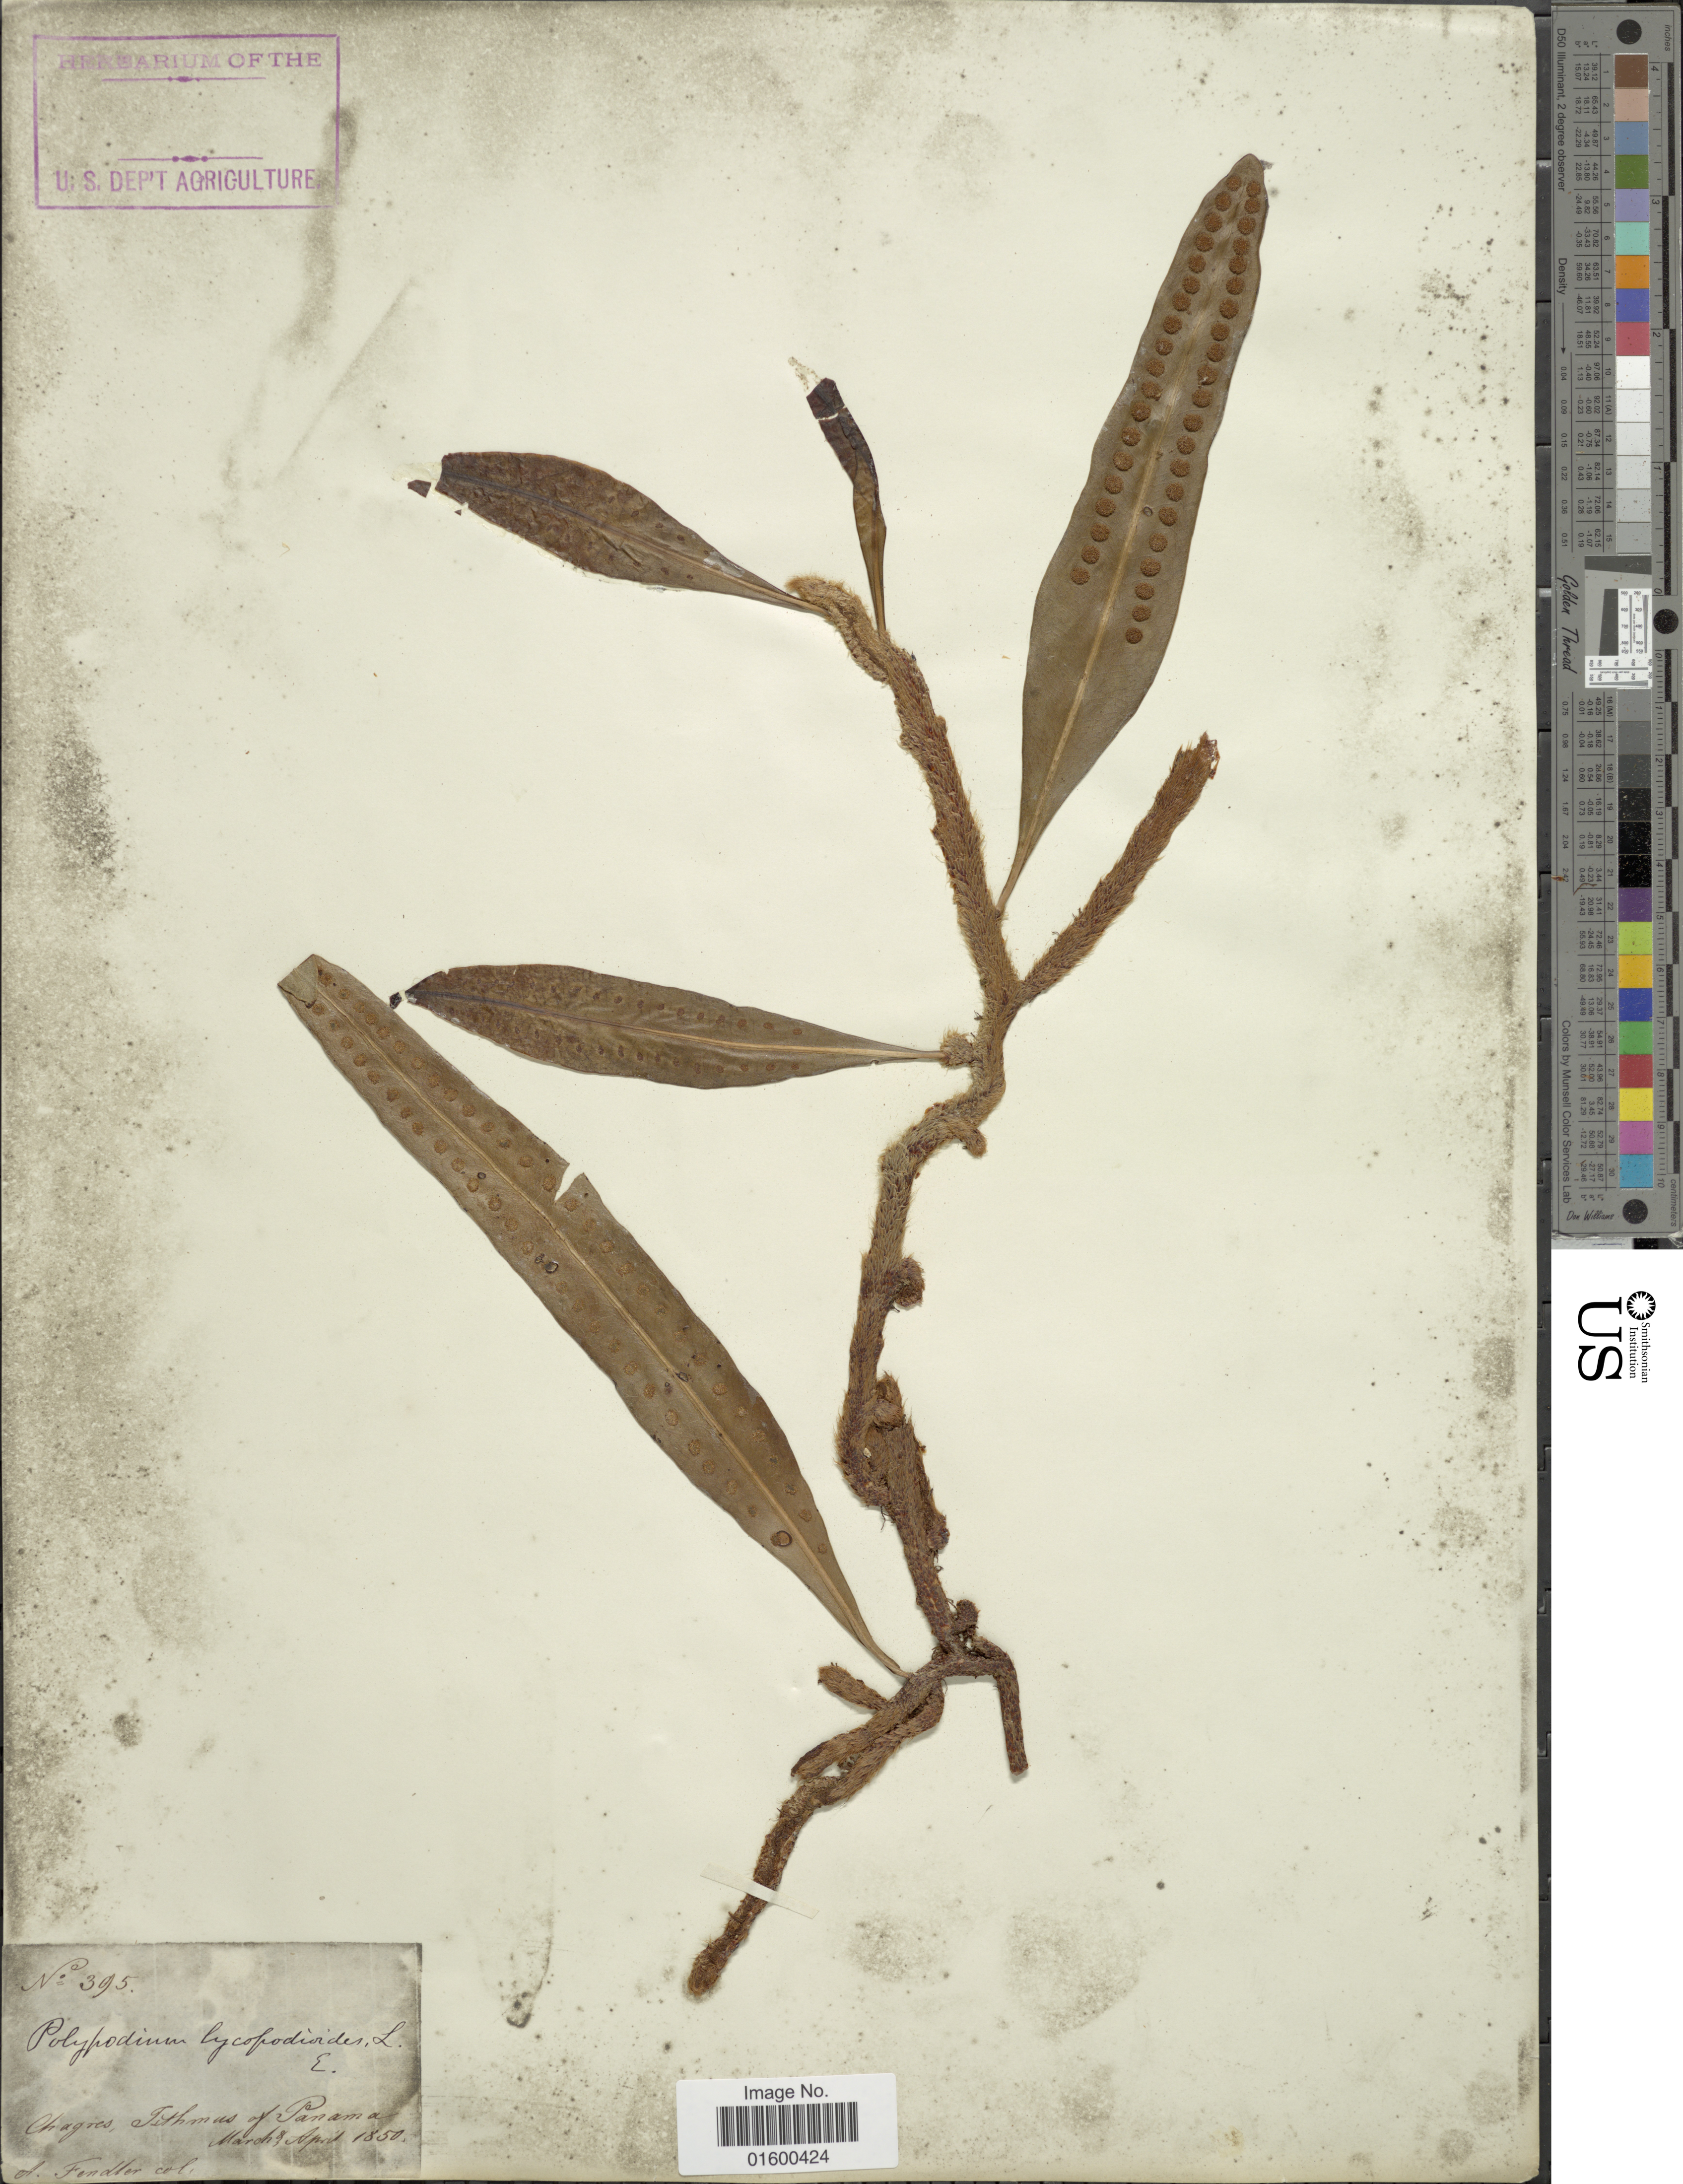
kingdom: Plantae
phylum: Tracheophyta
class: Polypodiopsida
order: Polypodiales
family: Polypodiaceae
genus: Microgramma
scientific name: Microgramma nitida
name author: (J. Sm.) A.R. Sm.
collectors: A. Fendler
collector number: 395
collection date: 1850-03/1850-04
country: Panama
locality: Chagres Isthmas of Panama